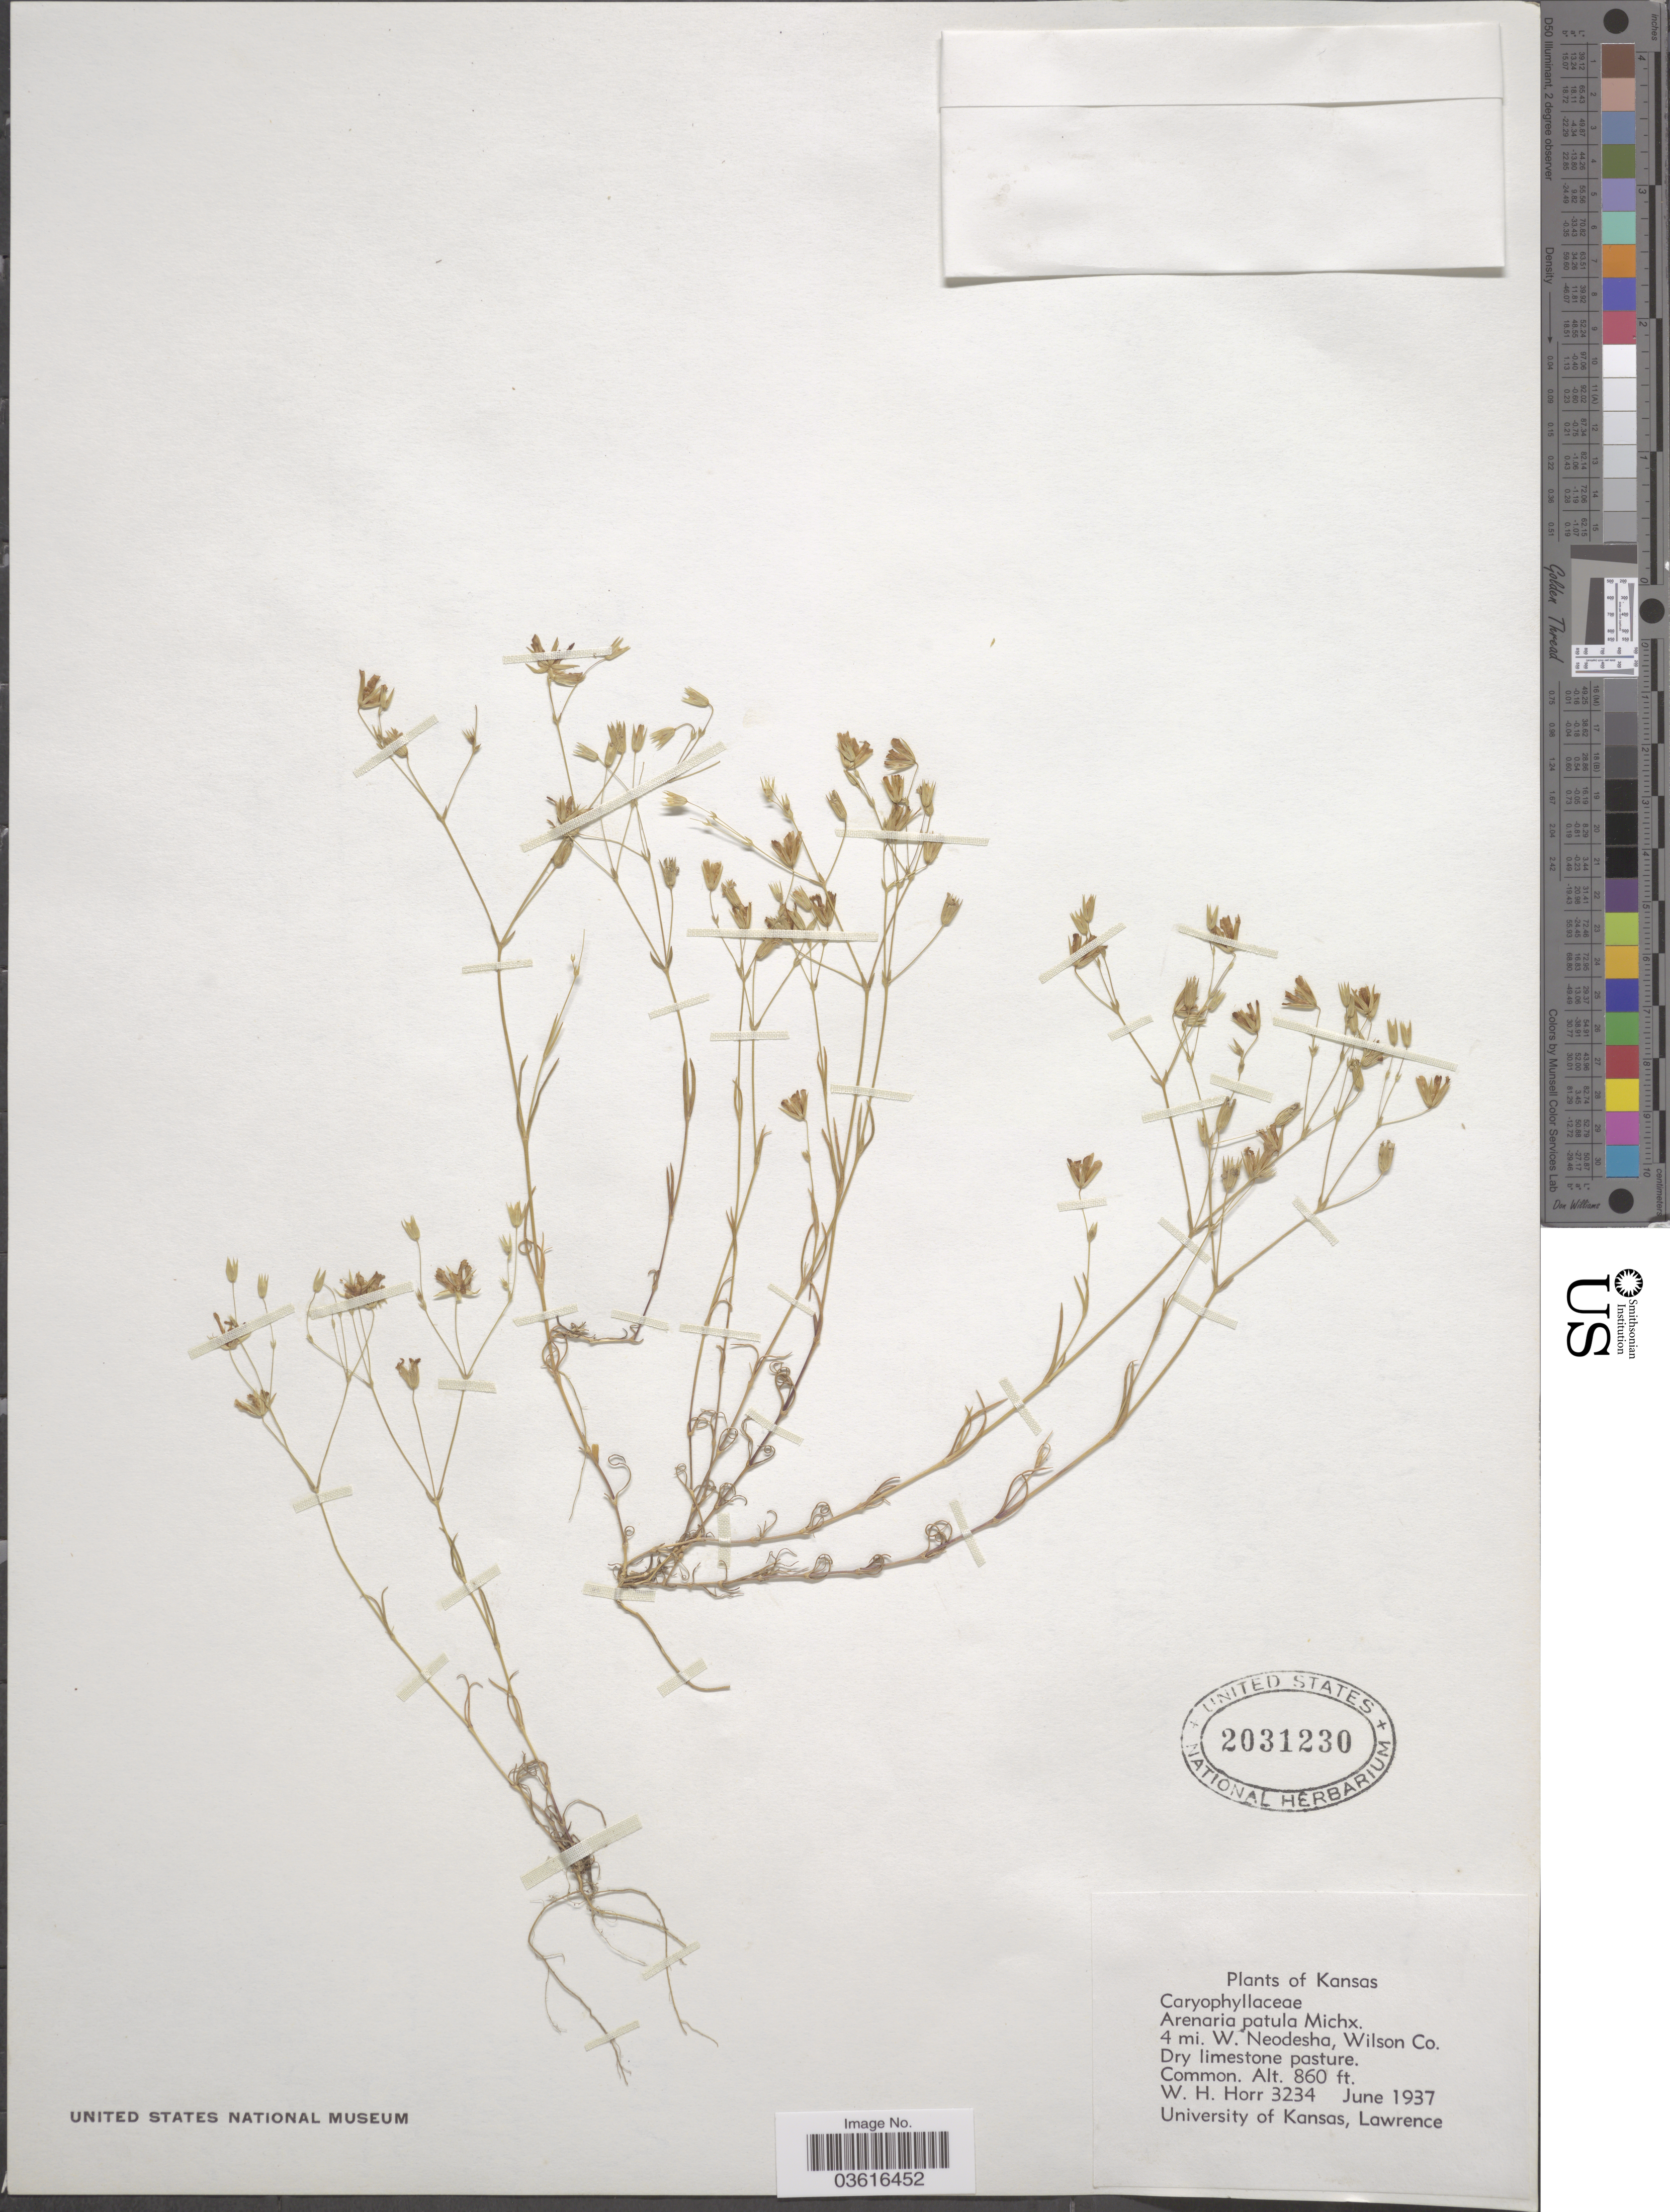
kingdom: Plantae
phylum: Tracheophyta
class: Magnoliopsida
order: Caryophyllales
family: Caryophyllaceae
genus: Minuartia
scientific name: Minuartia patula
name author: (Michx.) Mattf.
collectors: W. H. Horr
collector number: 3234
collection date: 1937-06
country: United States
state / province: Kansas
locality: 4 mi. W. Neodesha, Wilson Co.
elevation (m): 262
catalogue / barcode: US 2031230